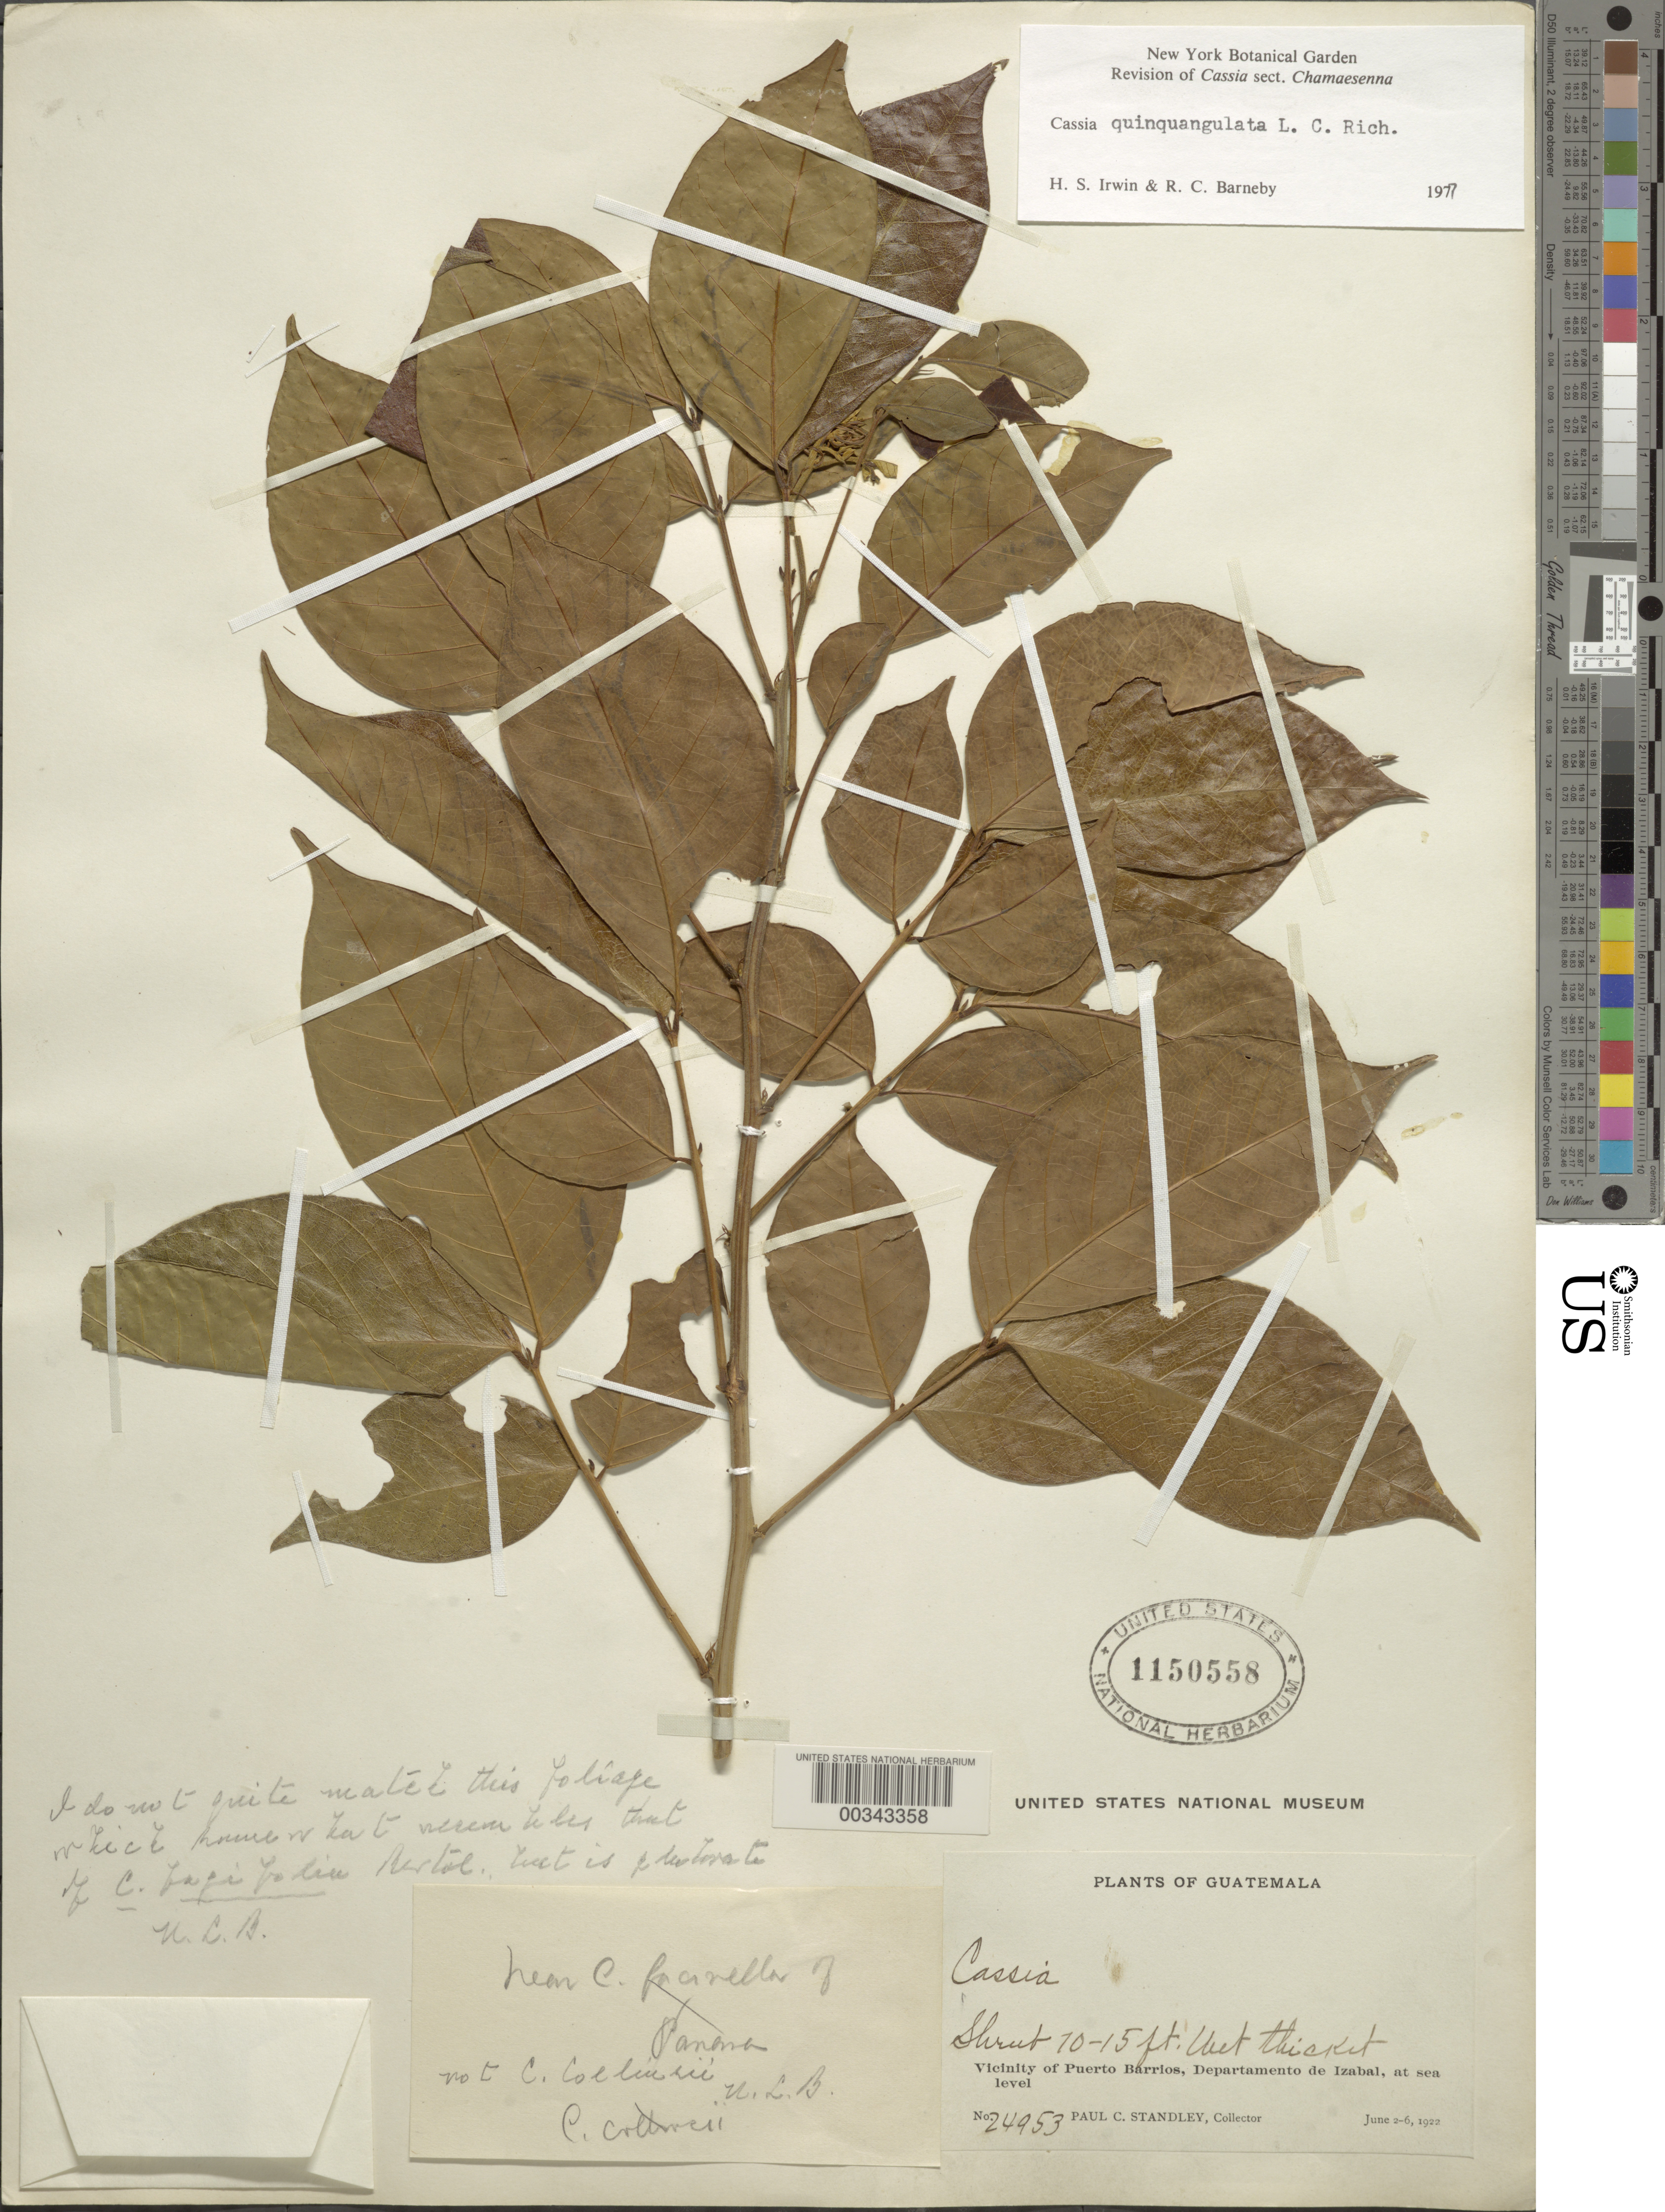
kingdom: Plantae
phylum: Tracheophyta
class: Magnoliopsida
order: Fabales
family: Fabaceae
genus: Senna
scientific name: Senna quinquangulata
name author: (Rich.) H.S. Irwin & Barneby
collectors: P. C. Standley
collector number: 24953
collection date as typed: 02 Jun 1922 to 06 Jun 1922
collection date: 1922-06-02/1922-06-06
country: Guatemala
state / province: Izabal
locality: Vicinity Puerto Barrios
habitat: Wet thicket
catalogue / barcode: US 1150558